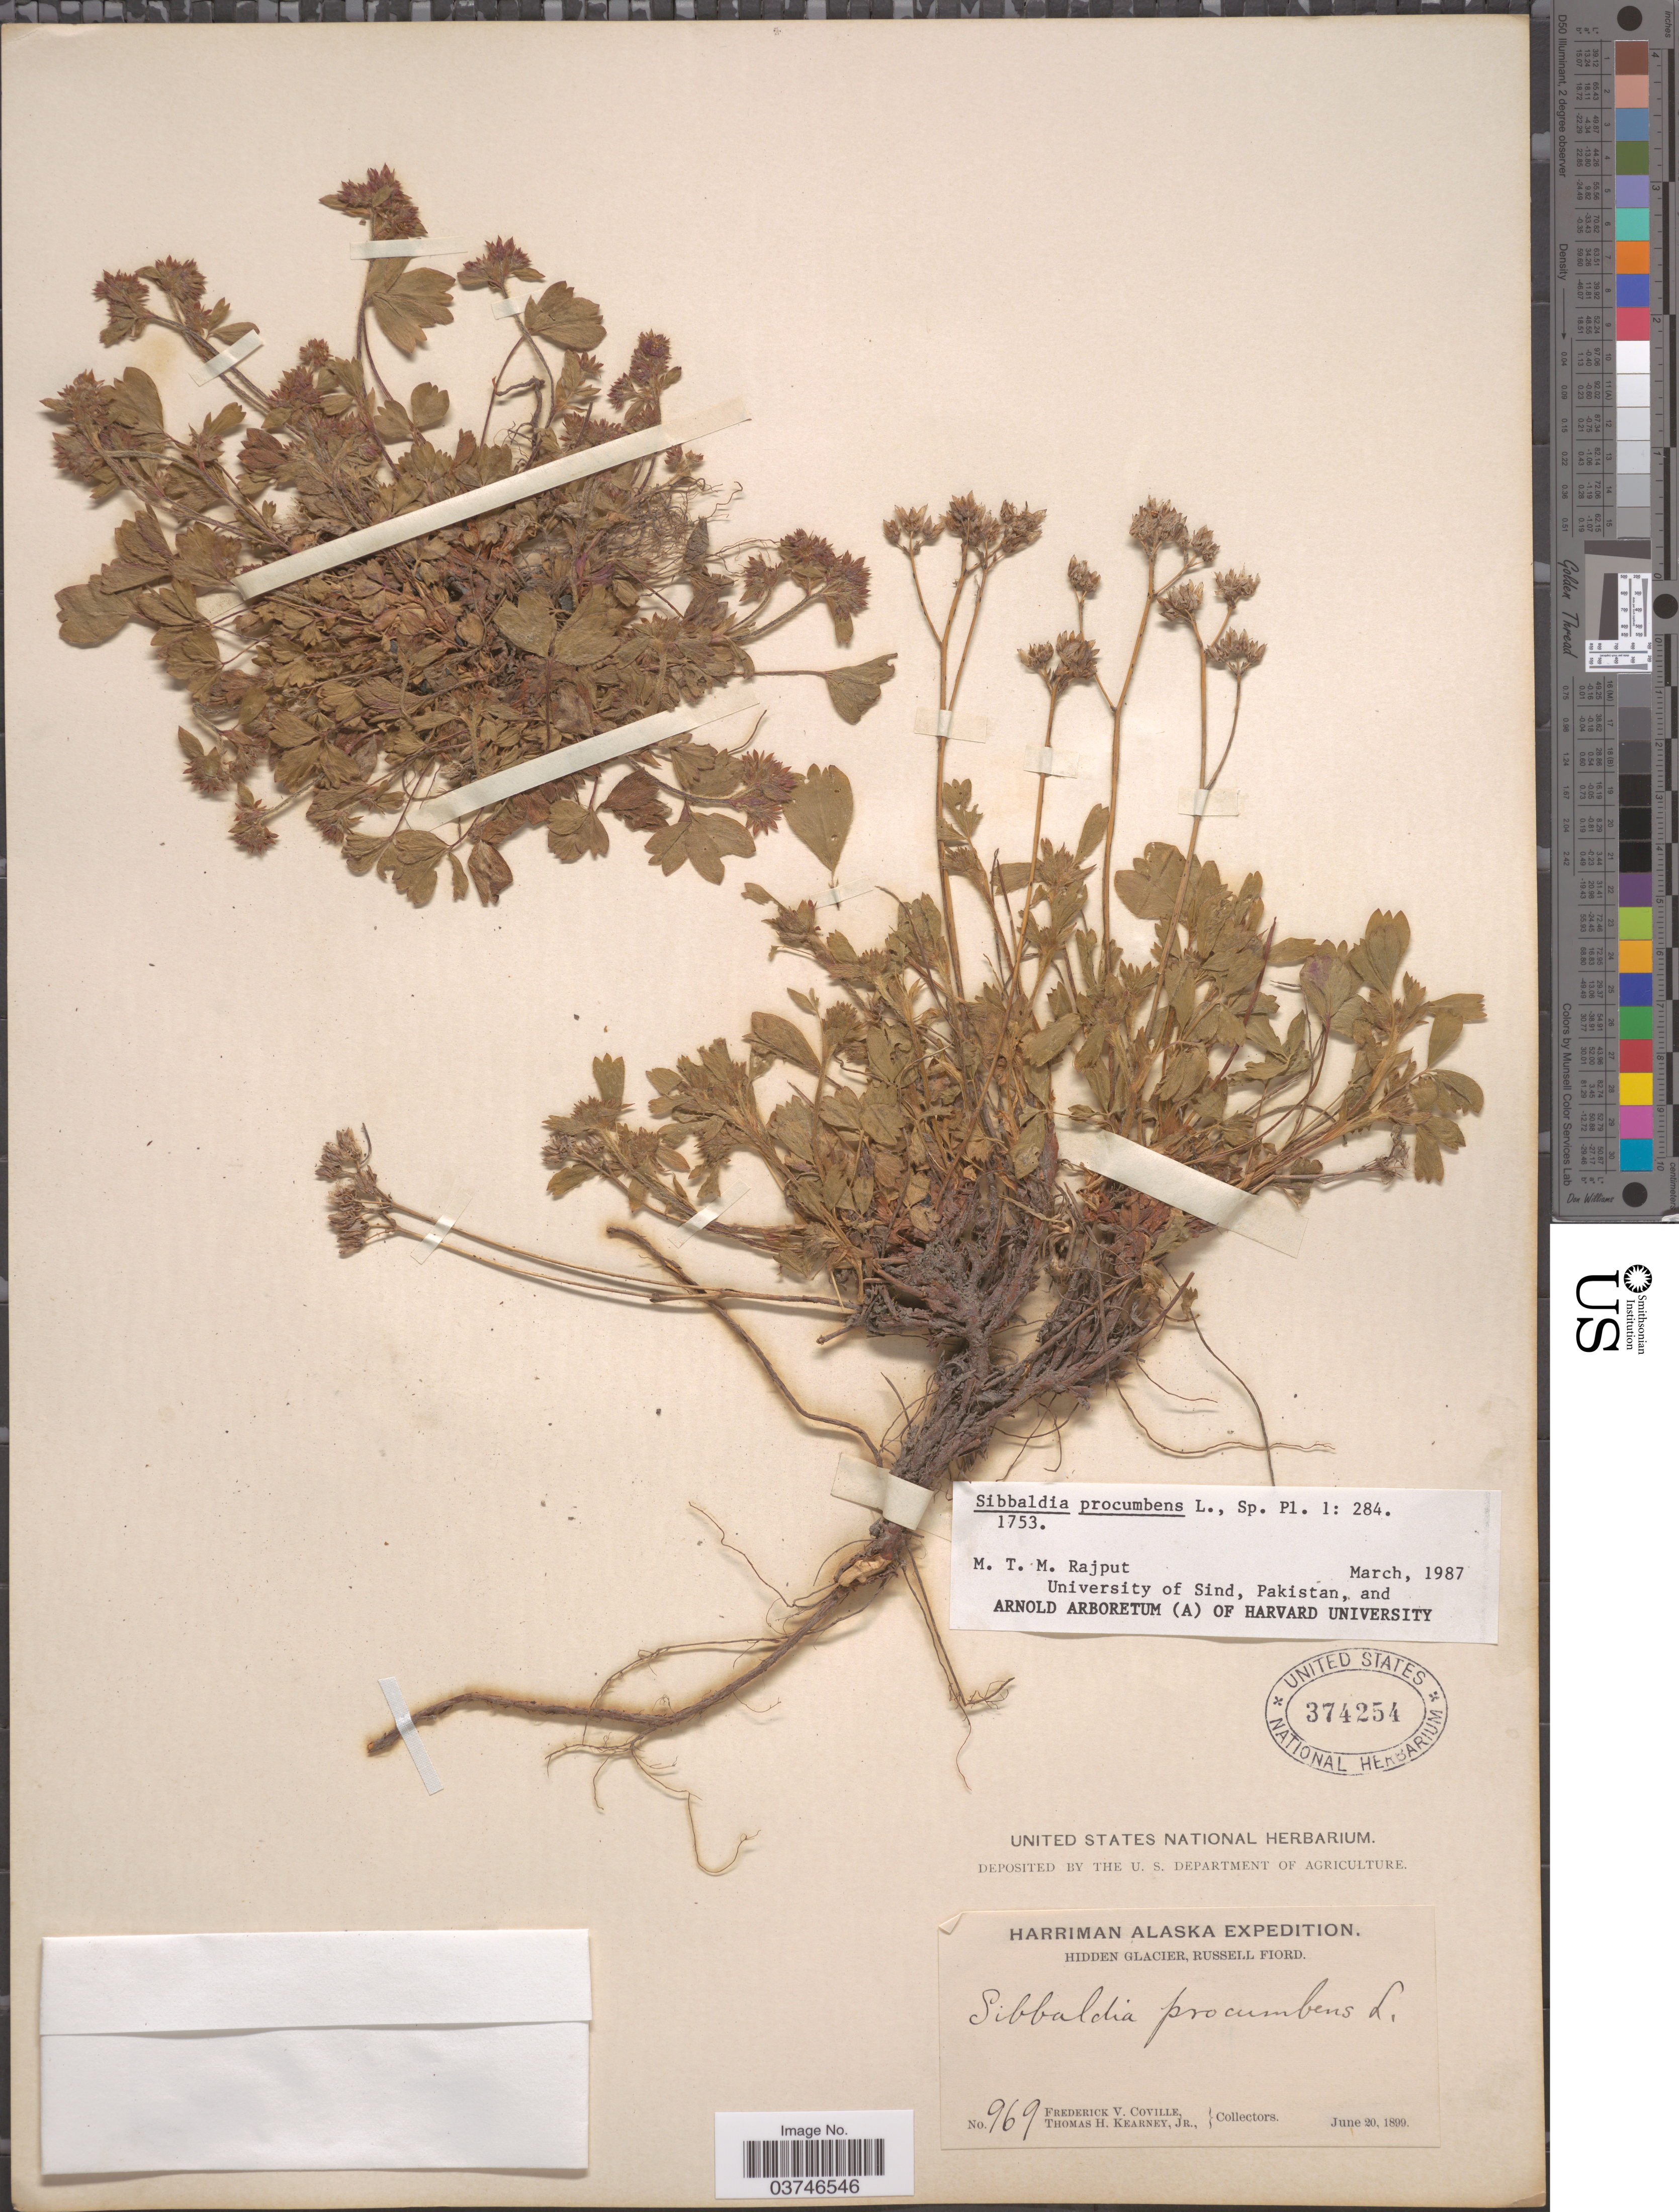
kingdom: Plantae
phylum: Tracheophyta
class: Magnoliopsida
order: Rosales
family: Rosaceae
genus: Sibbaldia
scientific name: Sibbaldia procumbens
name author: L.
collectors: F. V. Coville & T. H. Kearney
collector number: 969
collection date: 1899-06-20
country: United States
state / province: Alaska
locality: Hidden Glacier, Russell Fiord.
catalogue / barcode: US 374254